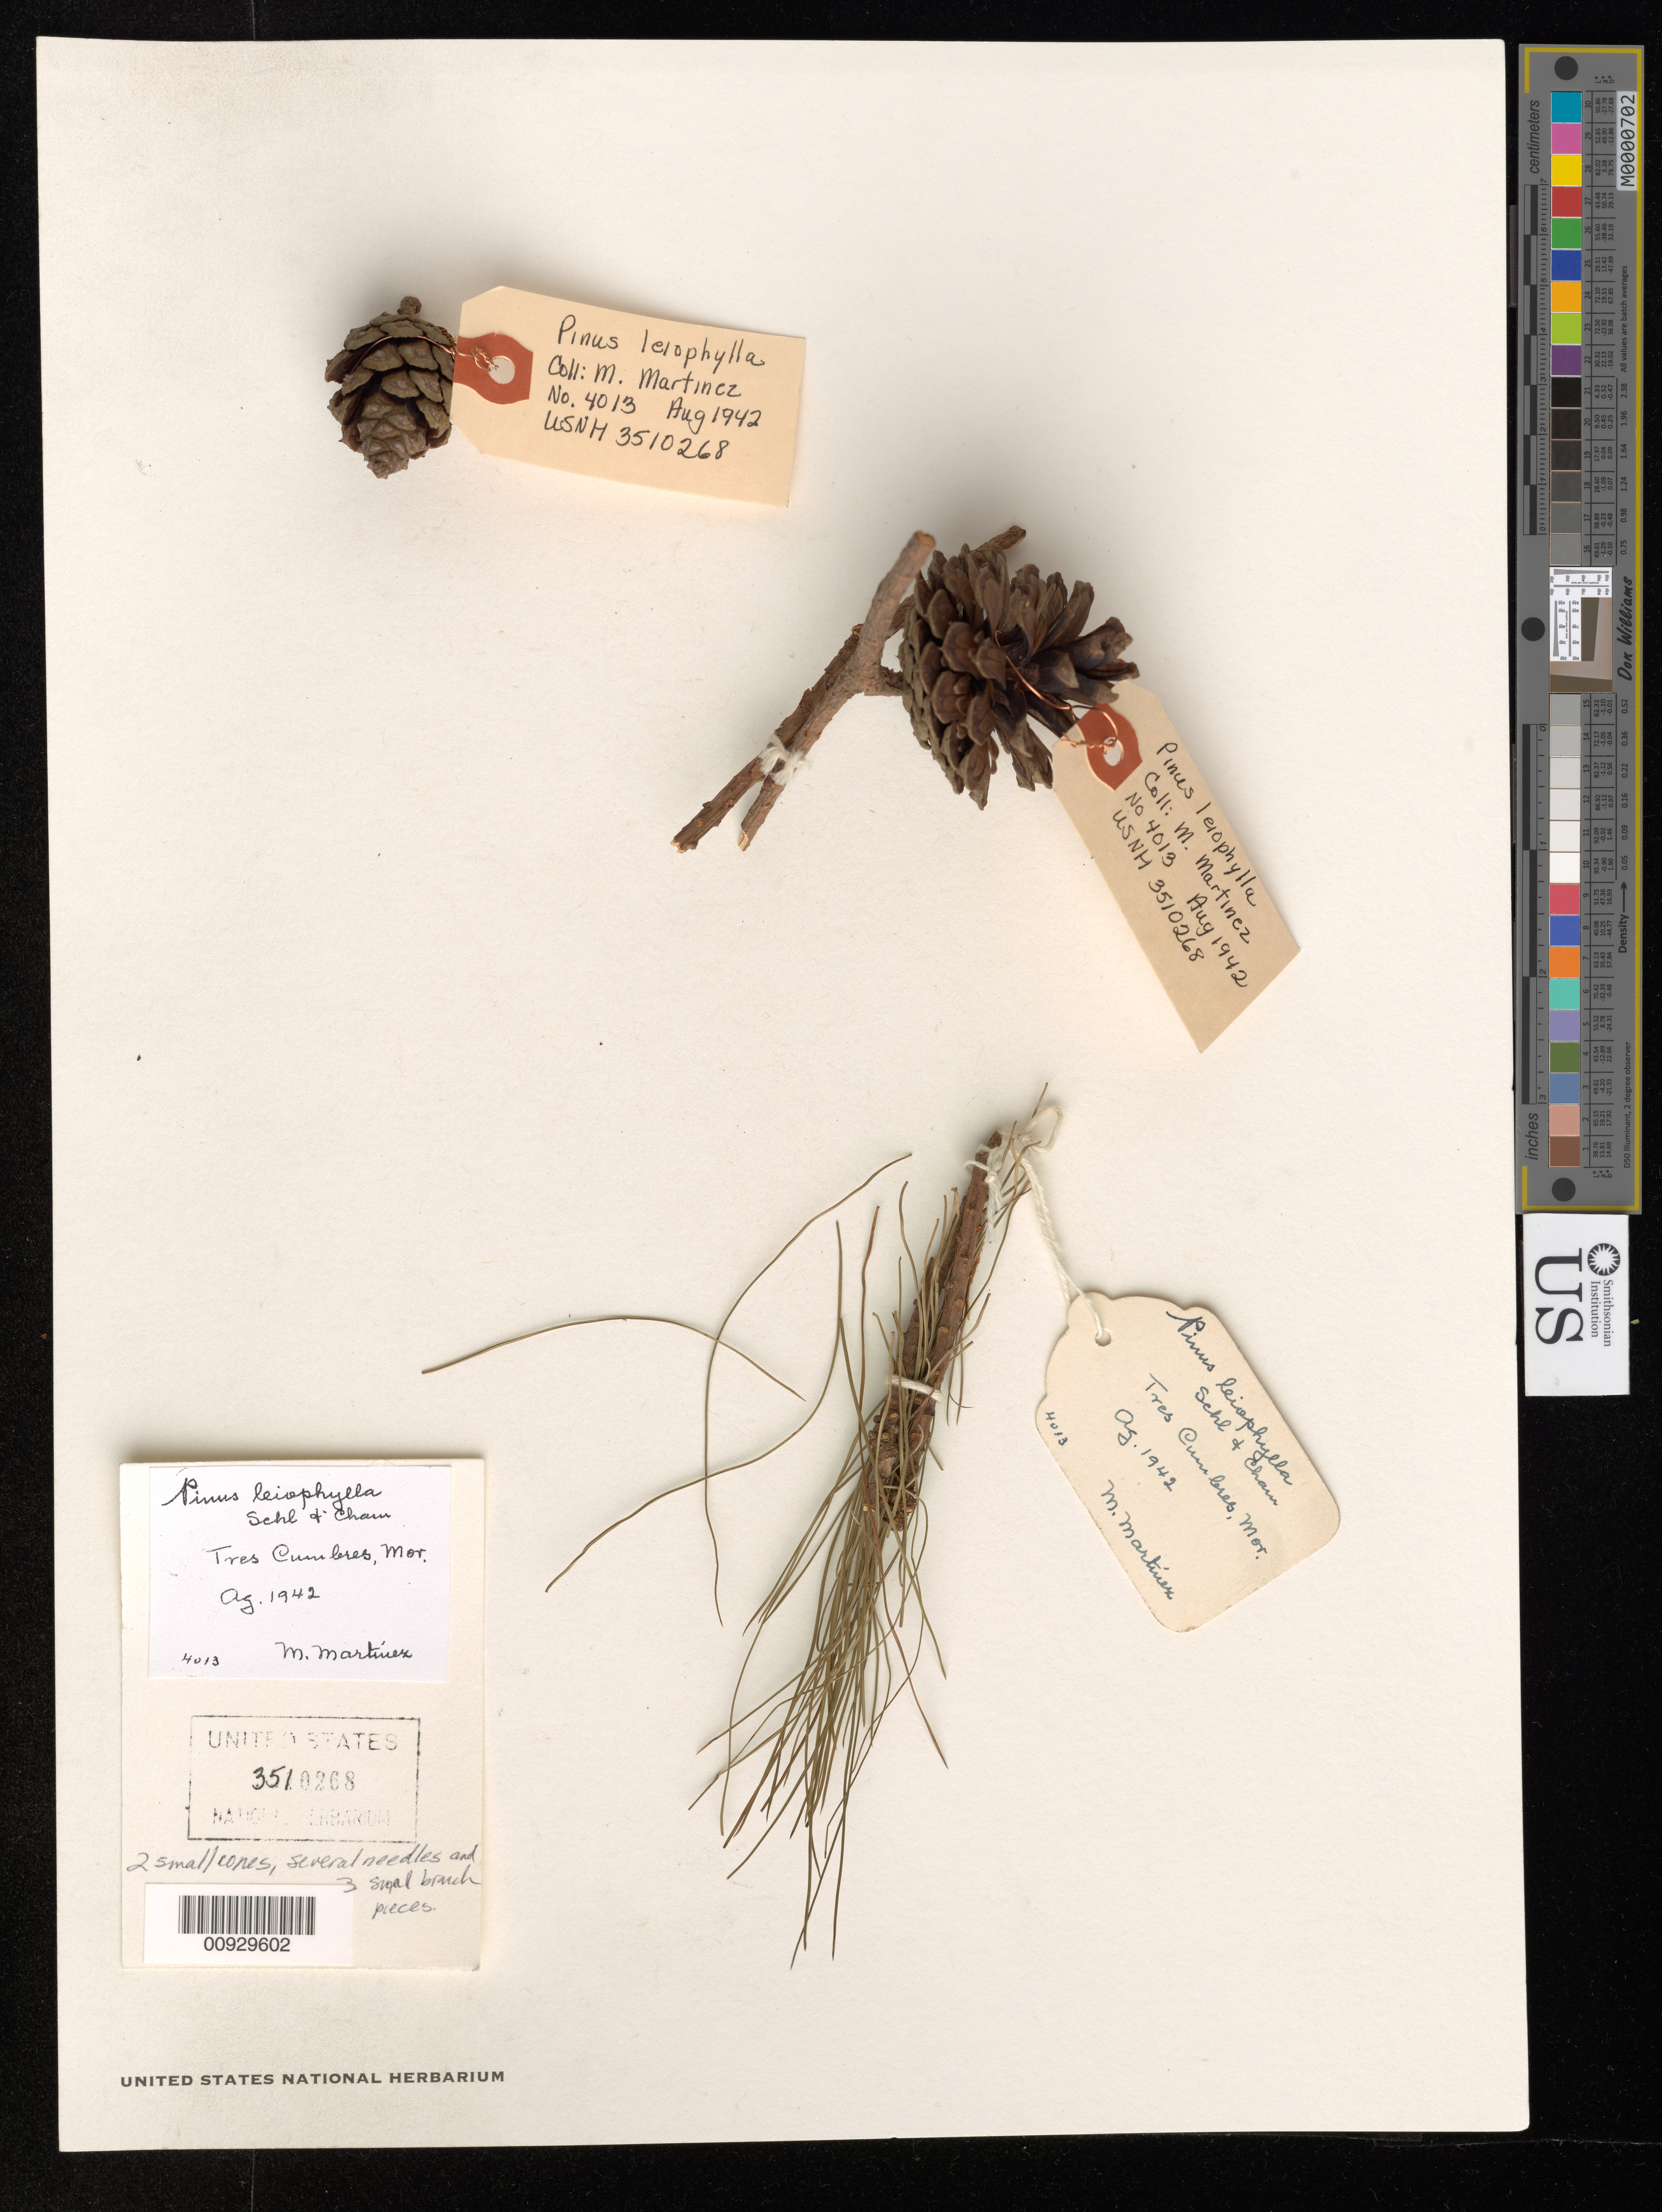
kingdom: Plantae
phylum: Tracheophyta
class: Pinopsida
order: Pinales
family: Pinaceae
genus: Pinus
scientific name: Pinus leiophylla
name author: Schiede ex Schltdl. & Cham.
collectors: M. Martinez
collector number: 4013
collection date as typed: Aug 1942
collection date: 1942-08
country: Mexico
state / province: Morelos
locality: Tres Cumbres.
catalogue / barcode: US 3510268